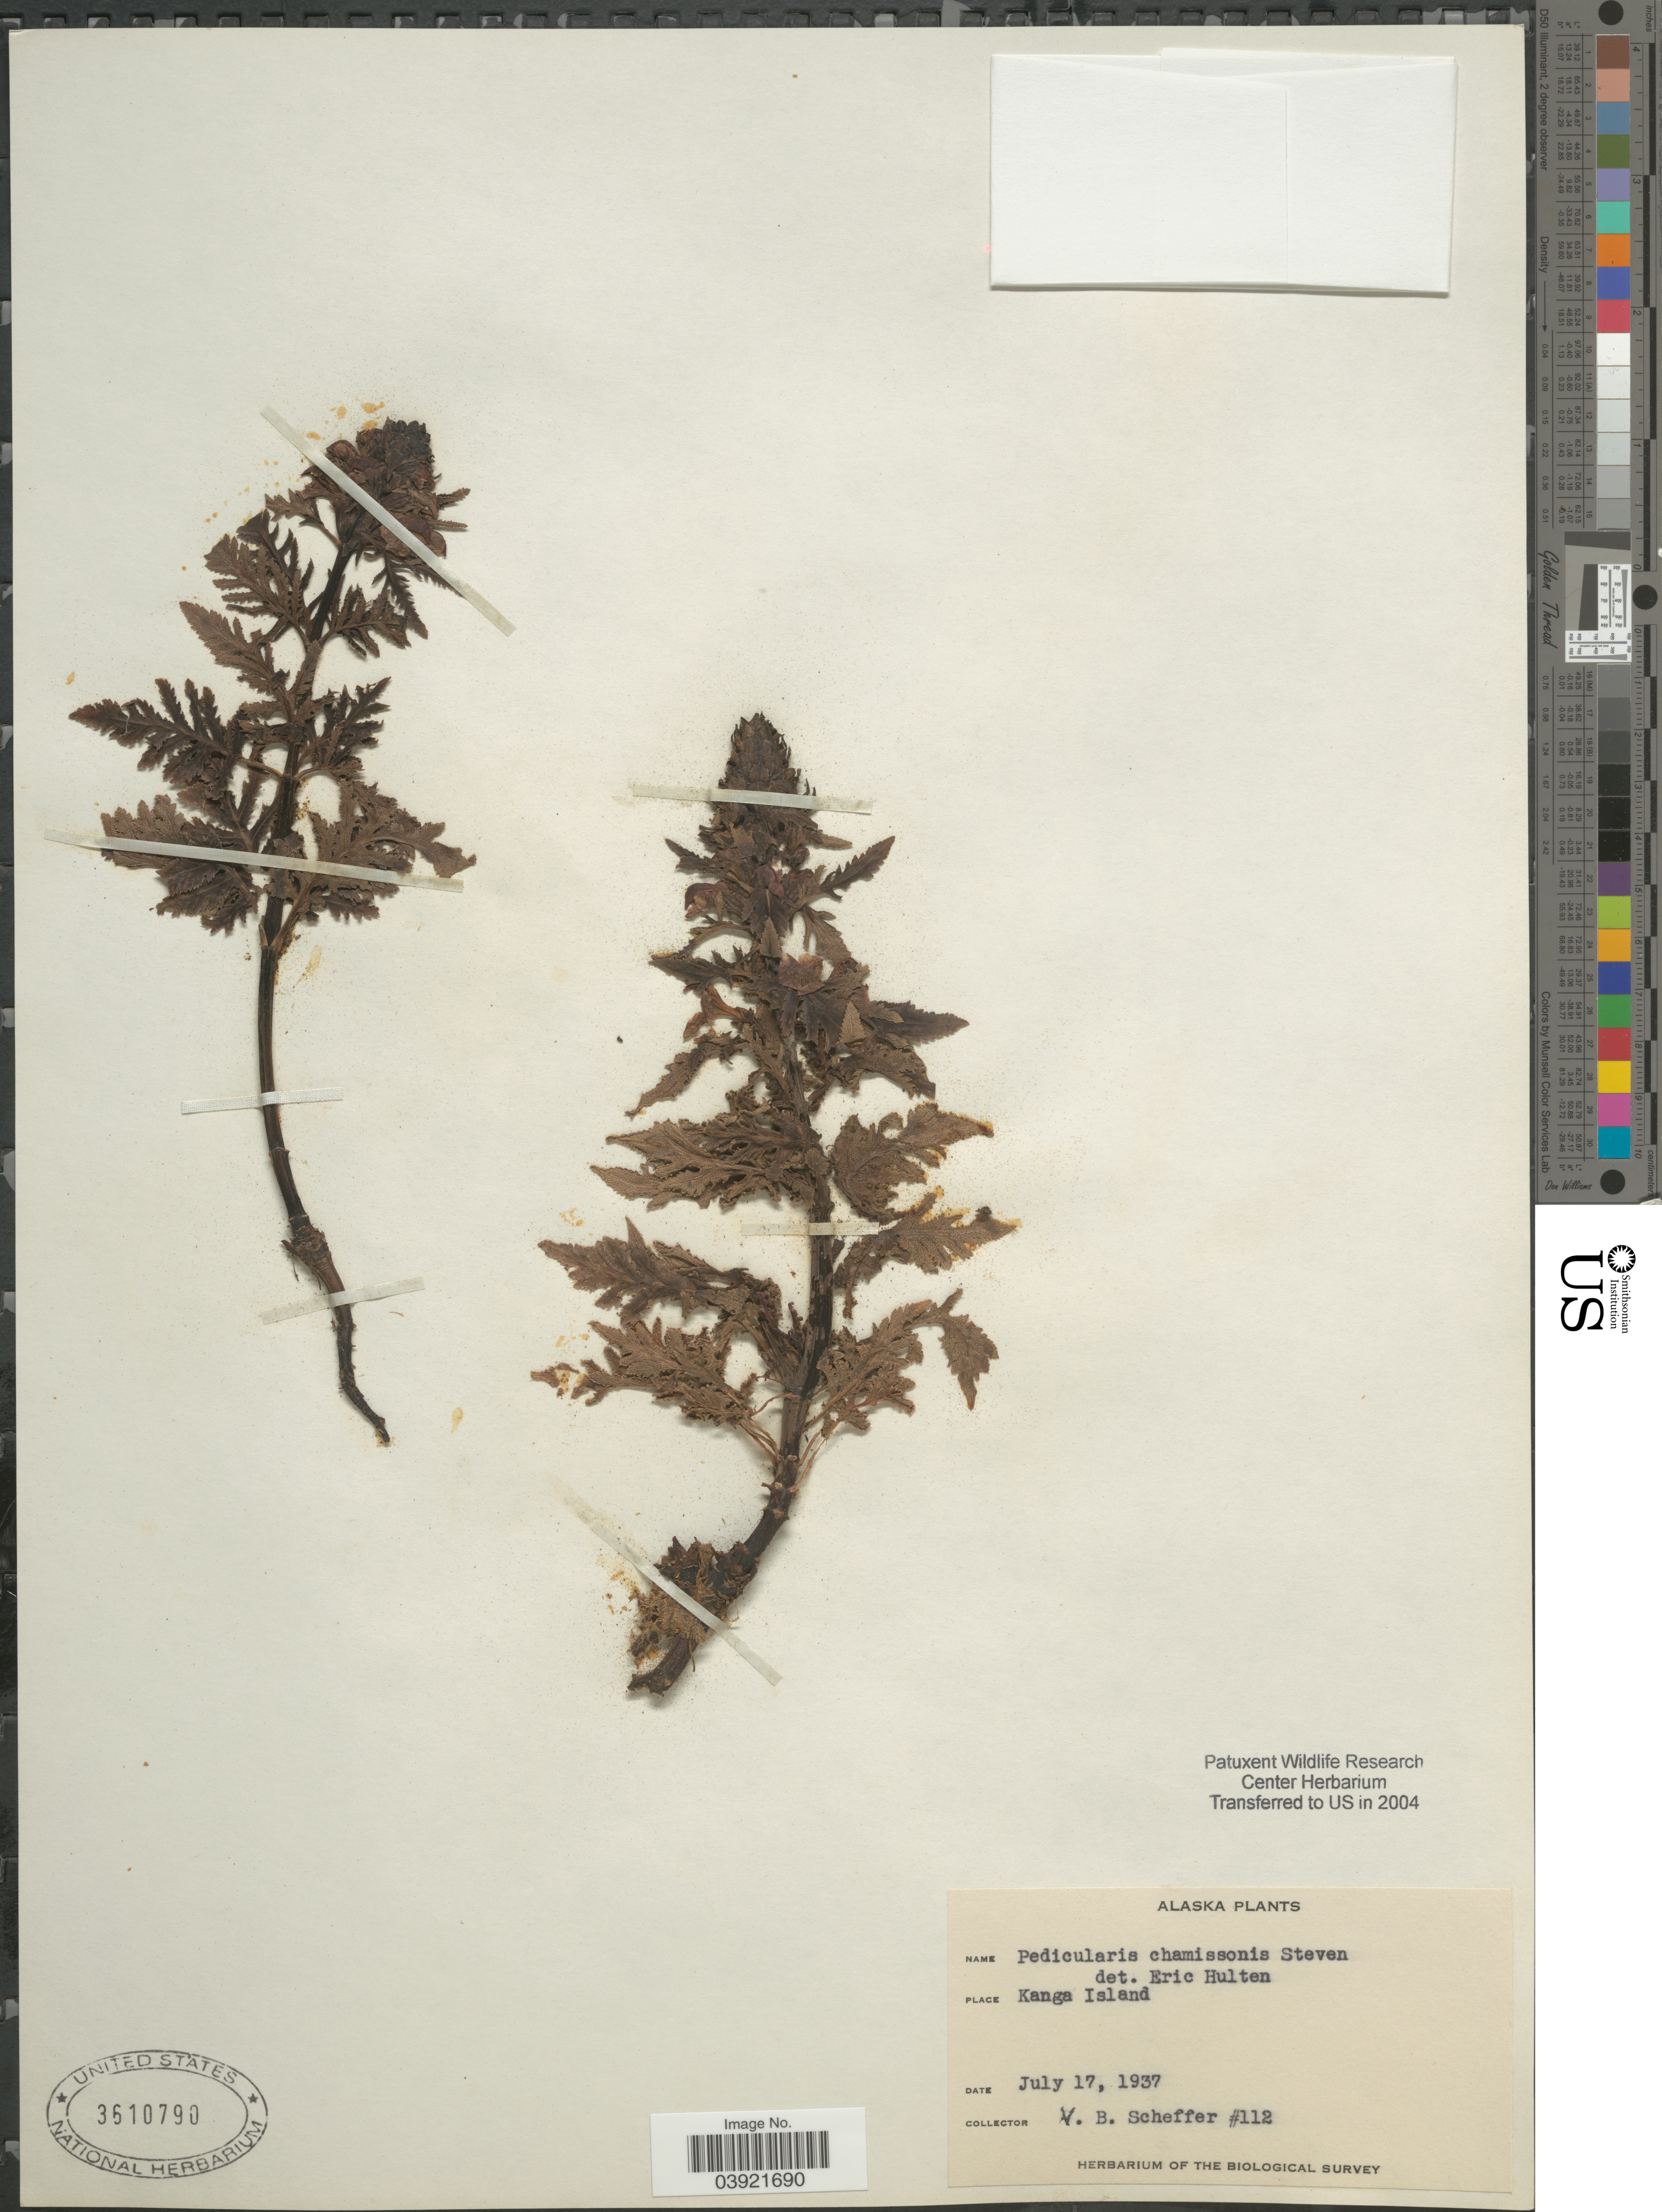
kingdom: Plantae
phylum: Tracheophyta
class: Magnoliopsida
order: Lamiales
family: Orobanchaceae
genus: Pedicularis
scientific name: Pedicularis chamissonis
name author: Steven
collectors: V. Scheffer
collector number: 112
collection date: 1937-07-17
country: United States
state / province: Alaska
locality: Kanga Island.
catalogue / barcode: US 3610790